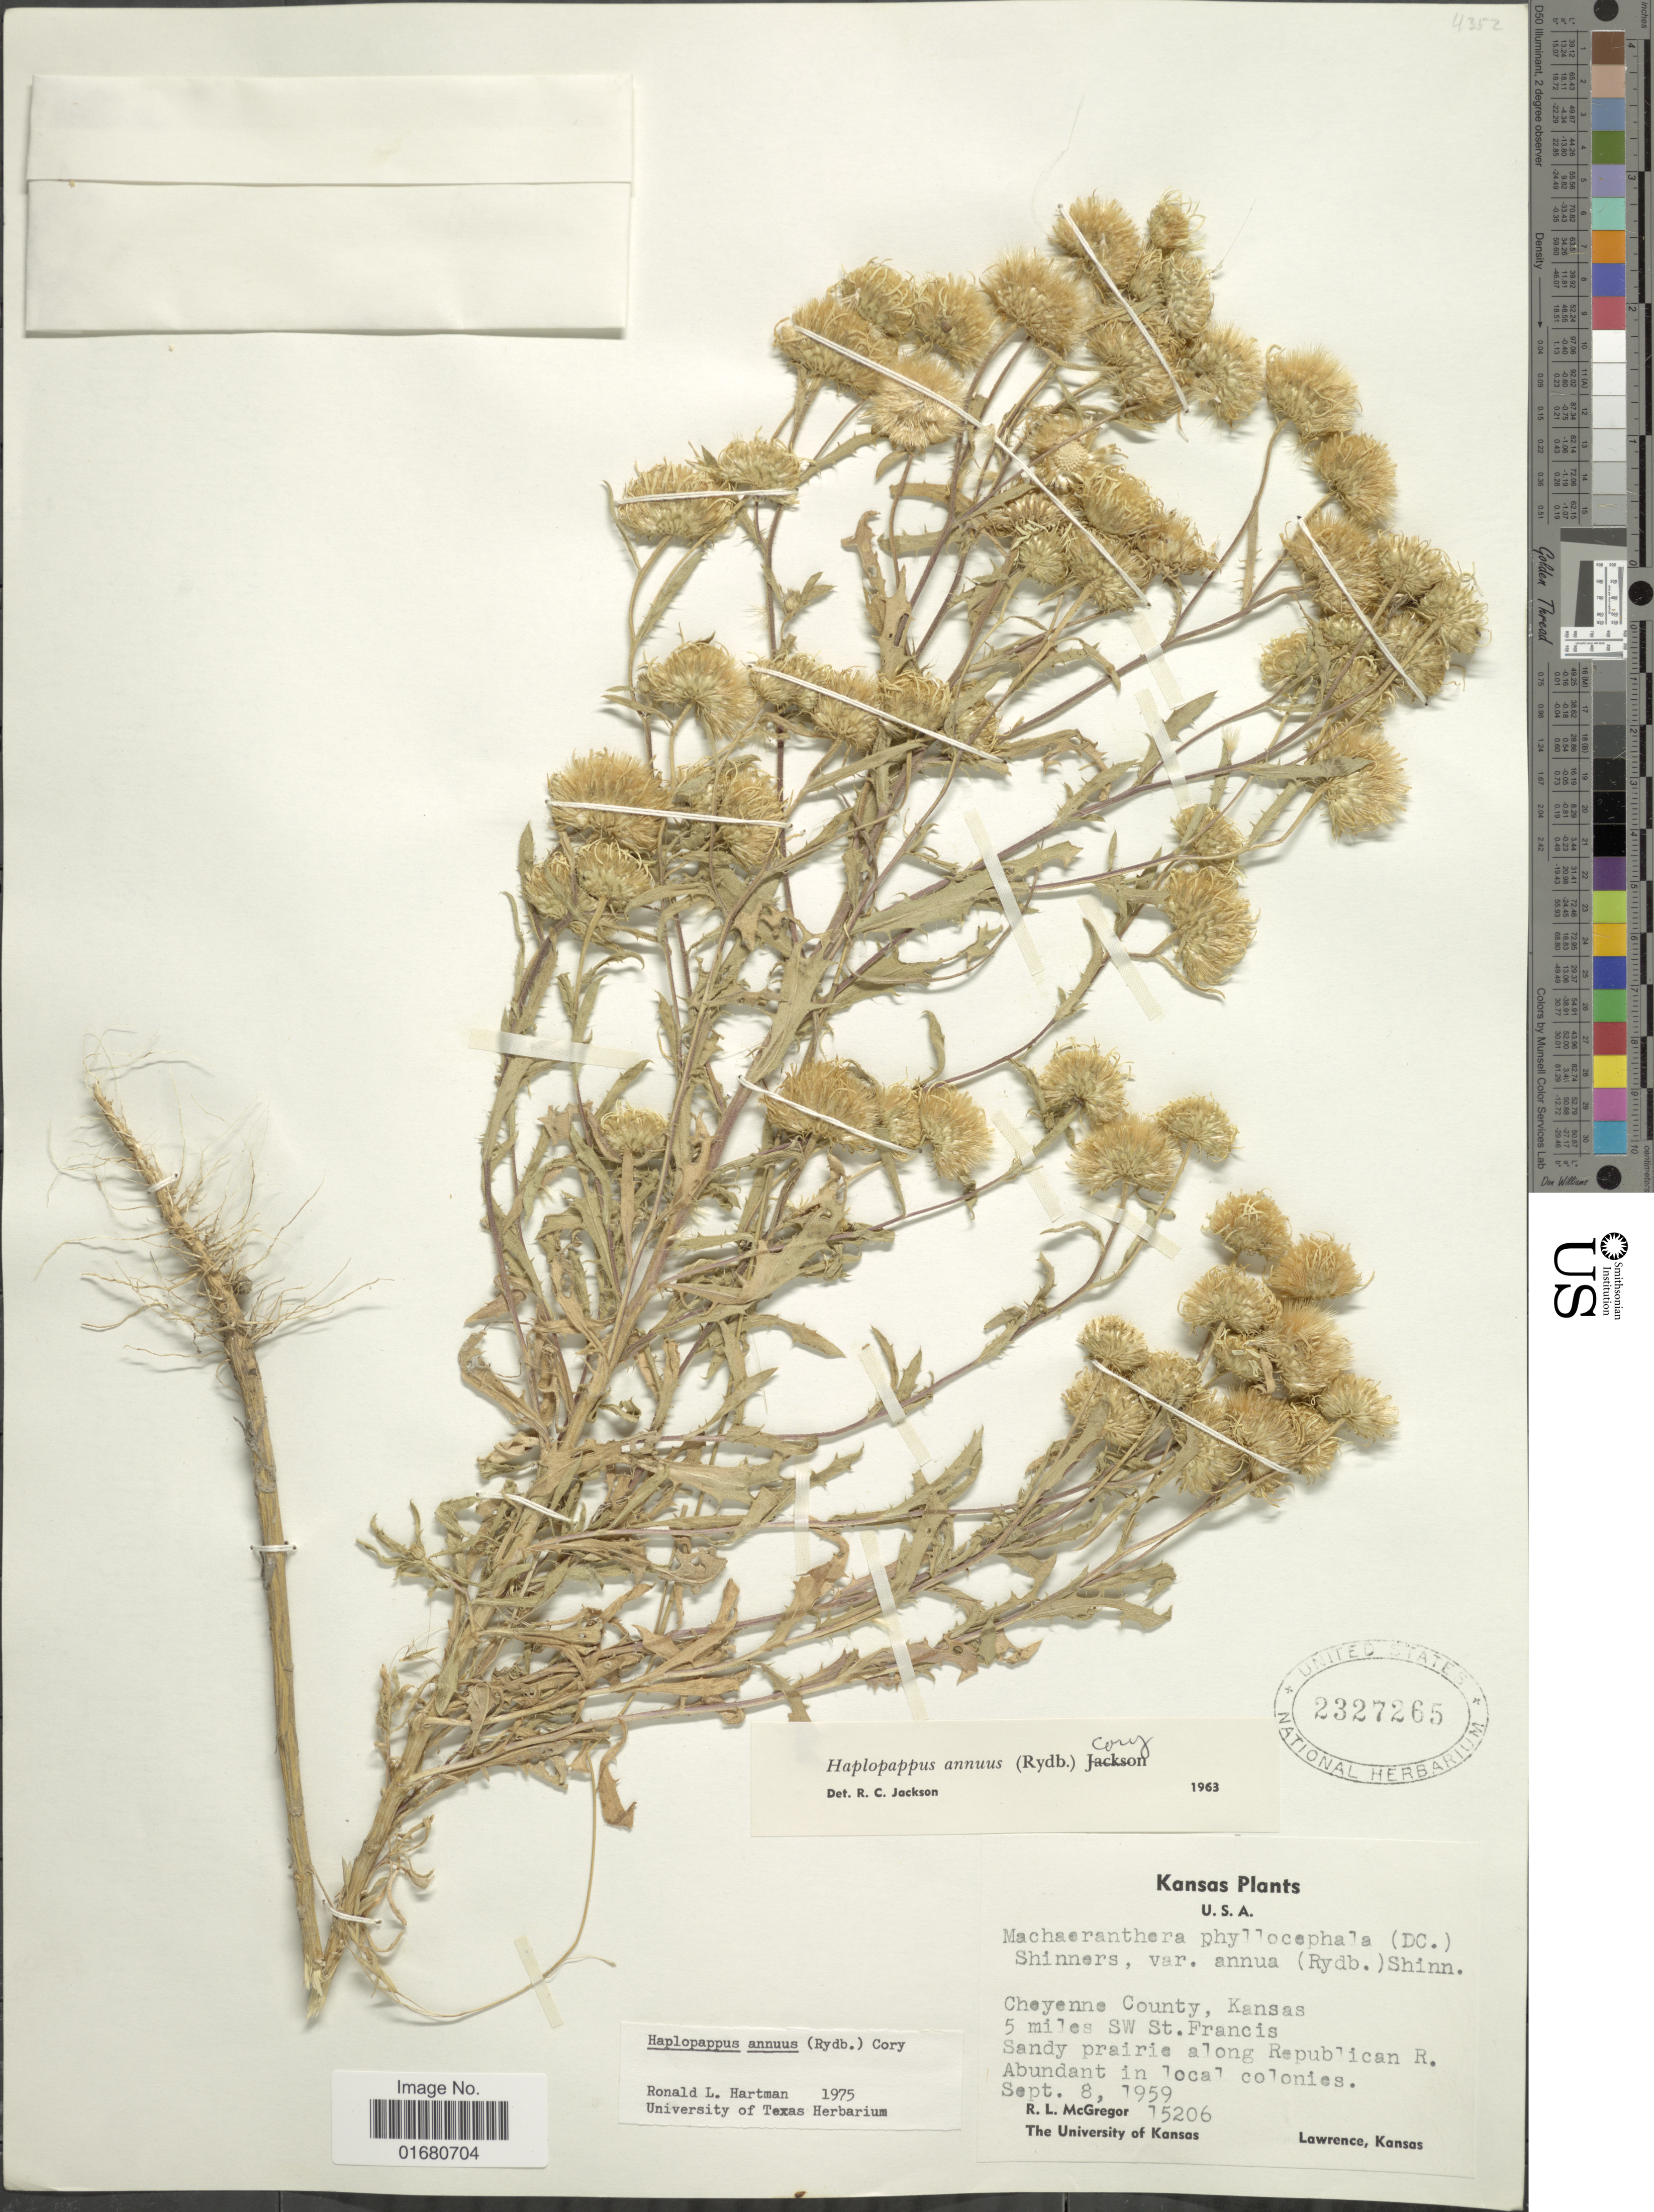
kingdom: Plantae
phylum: Tracheophyta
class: Magnoliopsida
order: Asterales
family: Asteraceae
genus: Rayjacksonia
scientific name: Rayjacksonia annua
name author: (Rydb.) R.L. Hartm. & M.A. Lane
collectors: R. McGregor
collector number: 15206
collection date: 1959-09-08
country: United States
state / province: Kansas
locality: Cheyenne County, Kansas, 5 miles SW St. Francis, Sandy prairie along Republican R.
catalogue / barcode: US 2327265